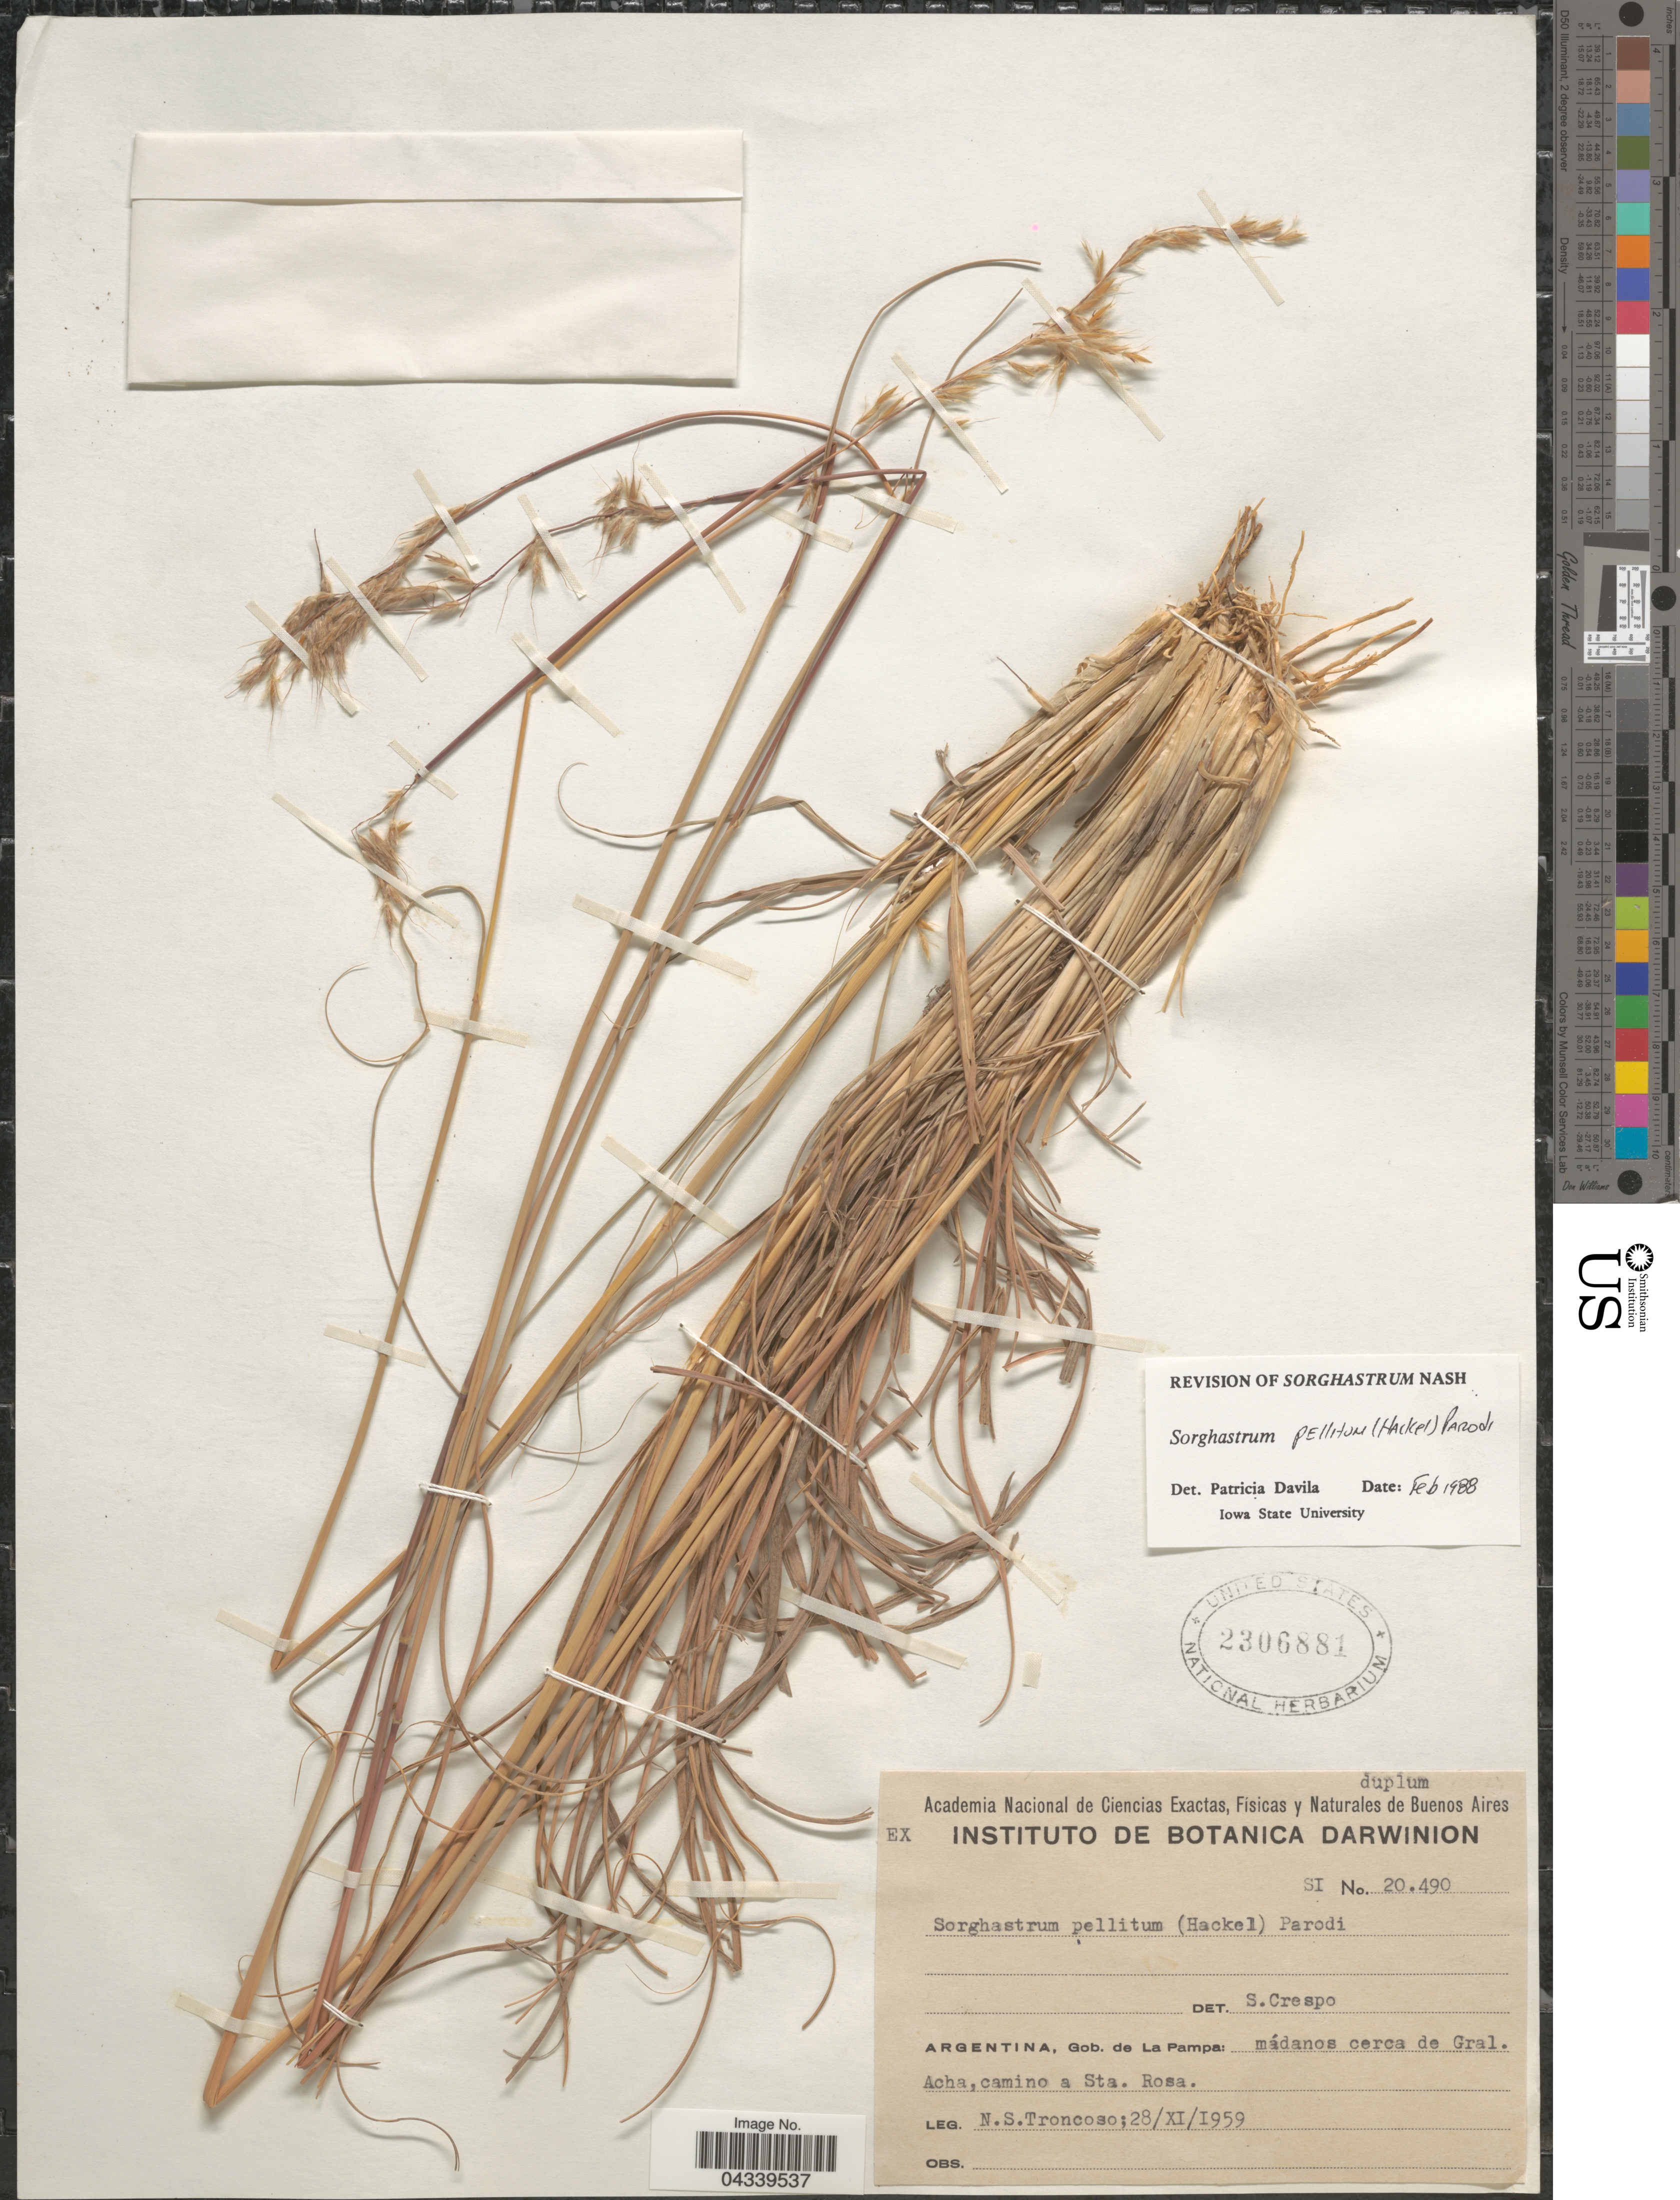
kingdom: Plantae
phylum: Tracheophyta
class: Liliopsida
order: Poales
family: Poaceae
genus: Sorghastrum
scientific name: Sorghastrum pellitum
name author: (Hack.) Parodi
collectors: N. Troncoso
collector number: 20490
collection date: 1959-11-28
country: Argentina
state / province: La Pampa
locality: Gob. de La Pampa: mádanos cerca de Gral. Acha, camino a Sta. Rosa.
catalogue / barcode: US 2306881